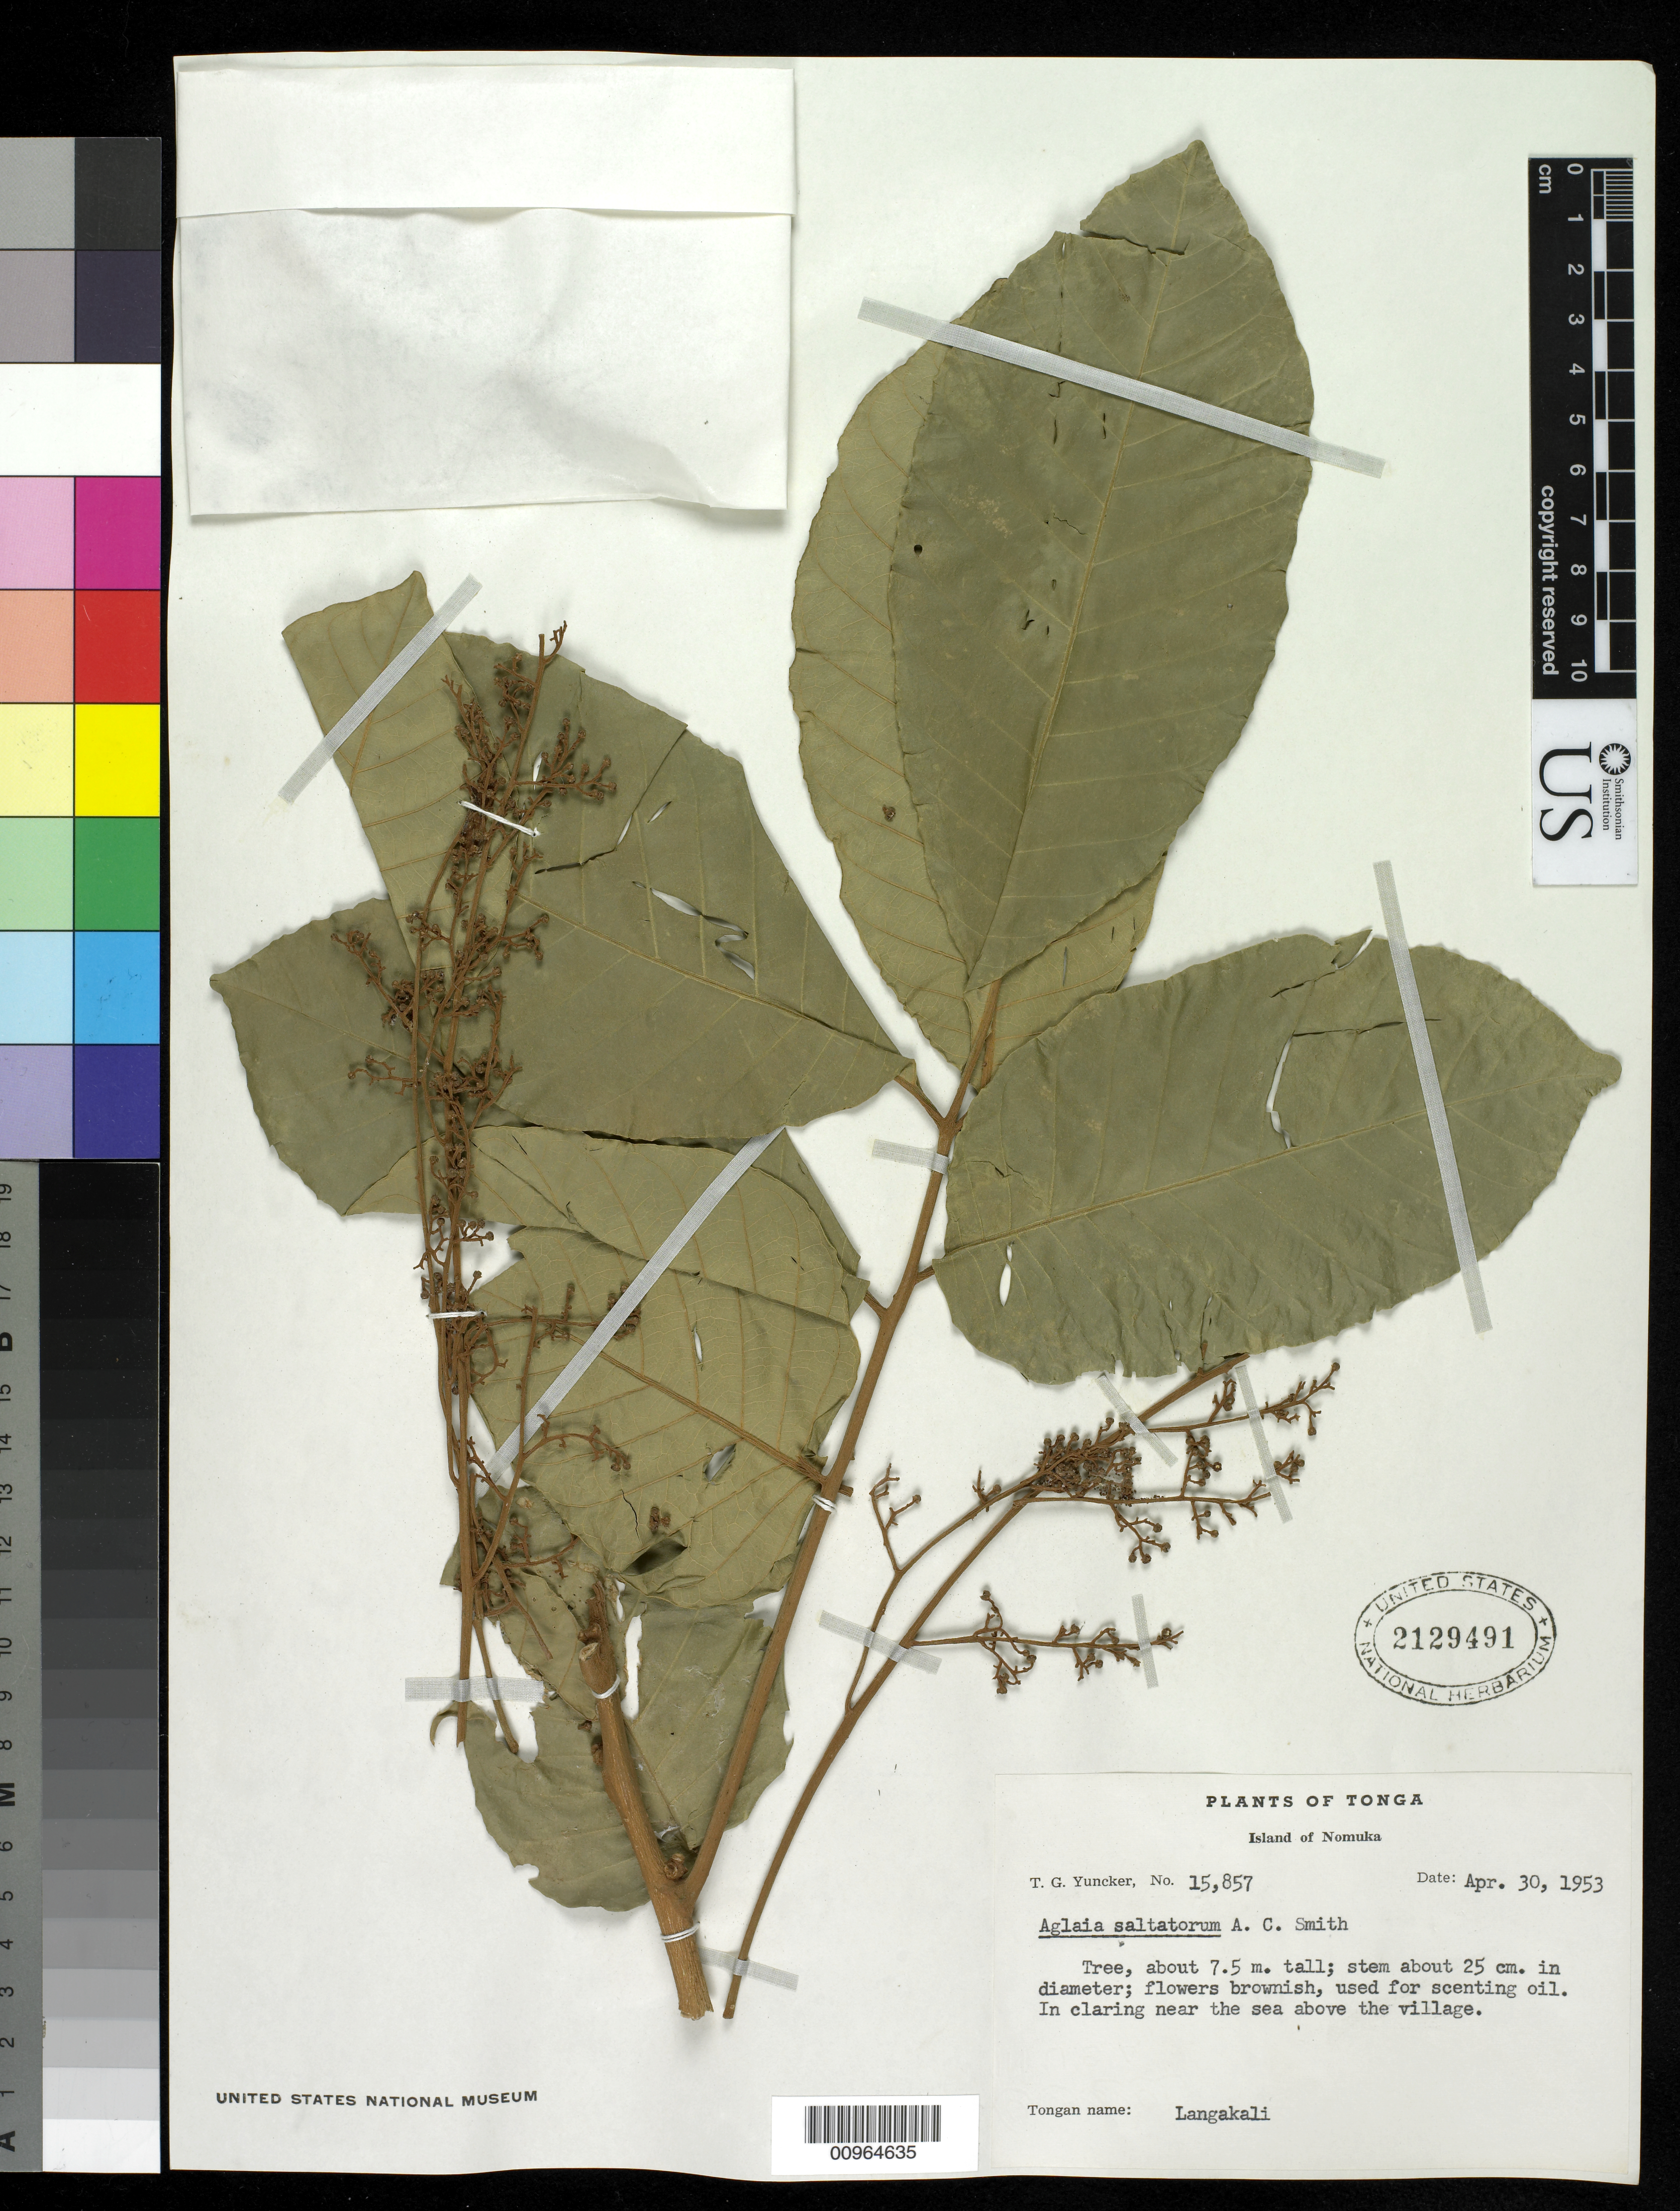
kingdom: Plantae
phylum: Tracheophyta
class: Magnoliopsida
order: Sapindales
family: Meliaceae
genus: Aglaia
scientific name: Aglaia saltatorum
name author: A.C. Sm.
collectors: C. A. Smith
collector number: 15857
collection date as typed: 30 Apr 1953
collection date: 1953-04-30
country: Tonga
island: Nomuka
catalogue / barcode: US 2129491